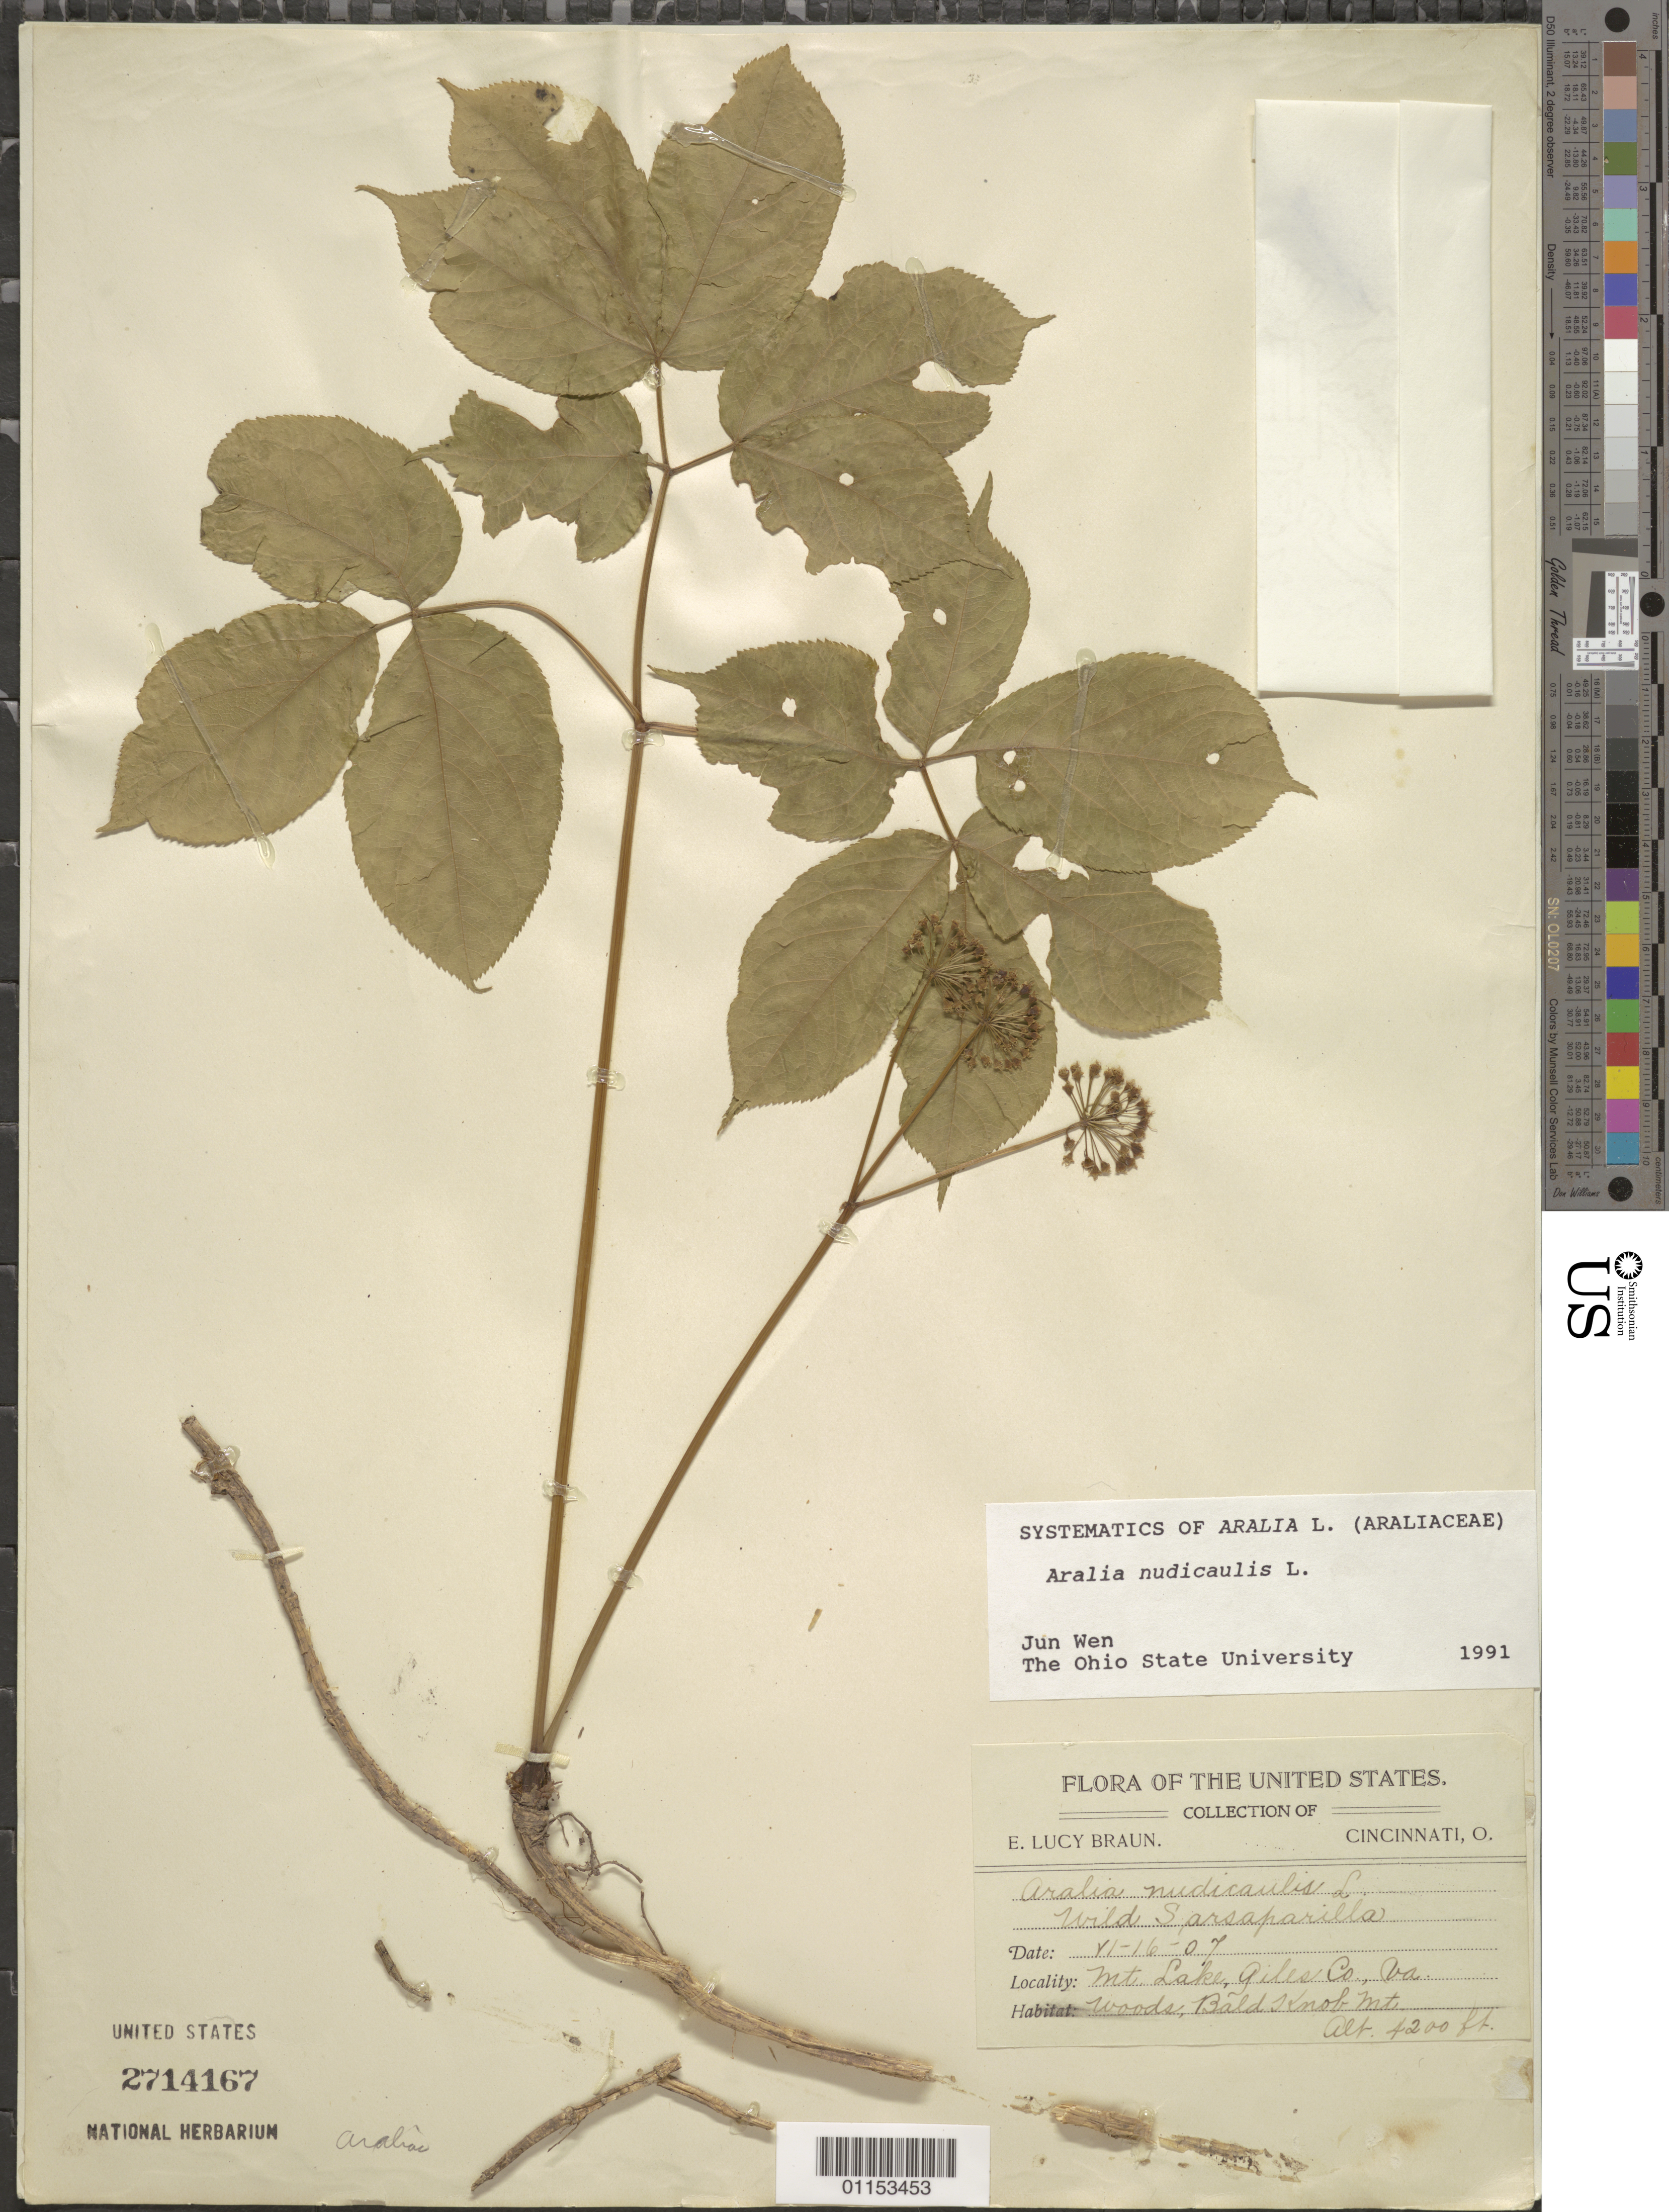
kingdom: Plantae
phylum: Tracheophyta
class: Magnoliopsida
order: Apiales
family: Araliaceae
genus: Aralia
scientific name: Aralia nudicaulis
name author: L.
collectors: E. L. Braun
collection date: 1907-06-16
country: United States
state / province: Virginia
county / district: Giles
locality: Mt Lake, Bald Knob Mt.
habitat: Woods.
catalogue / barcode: US 2714167